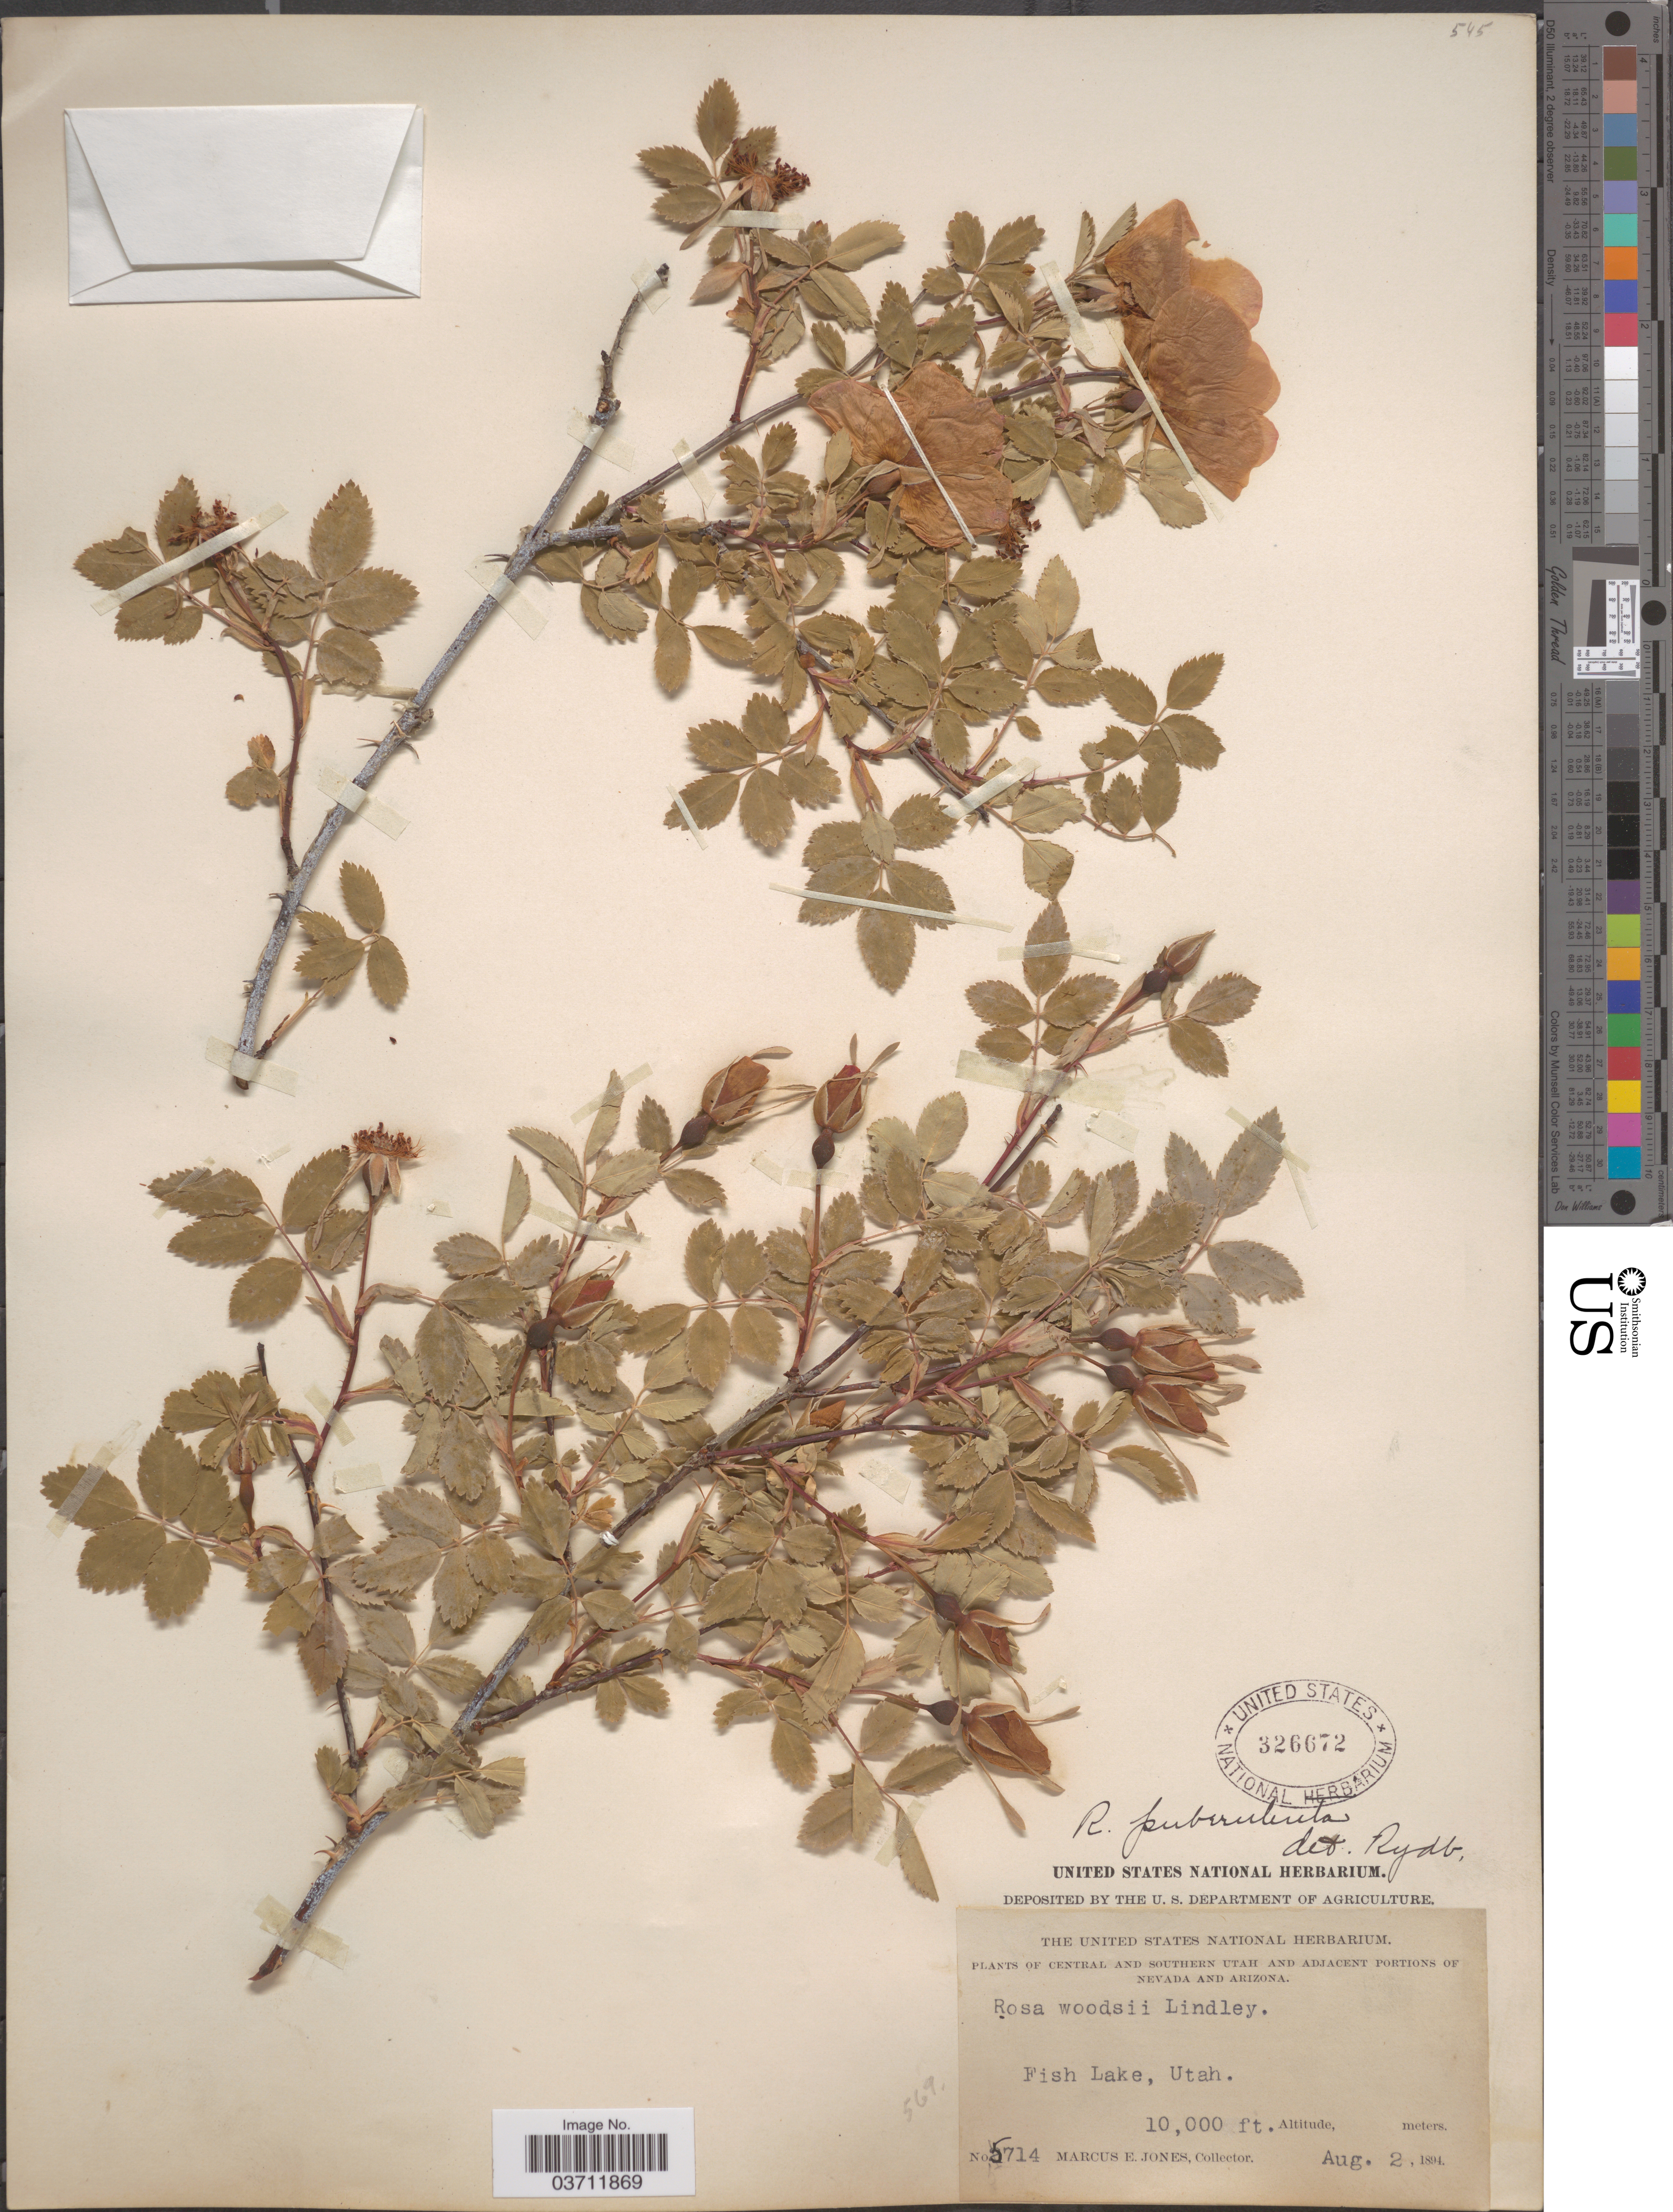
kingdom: Plantae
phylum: Tracheophyta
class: Magnoliopsida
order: Rosales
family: Rosaceae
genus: Rosa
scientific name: Rosa puberulenta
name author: Rydb.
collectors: M. E. Jones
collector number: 5714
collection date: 1894-08-02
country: United States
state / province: Utah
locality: Central and Southern Utah. Fish Lake.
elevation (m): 3048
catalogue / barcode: US 326672